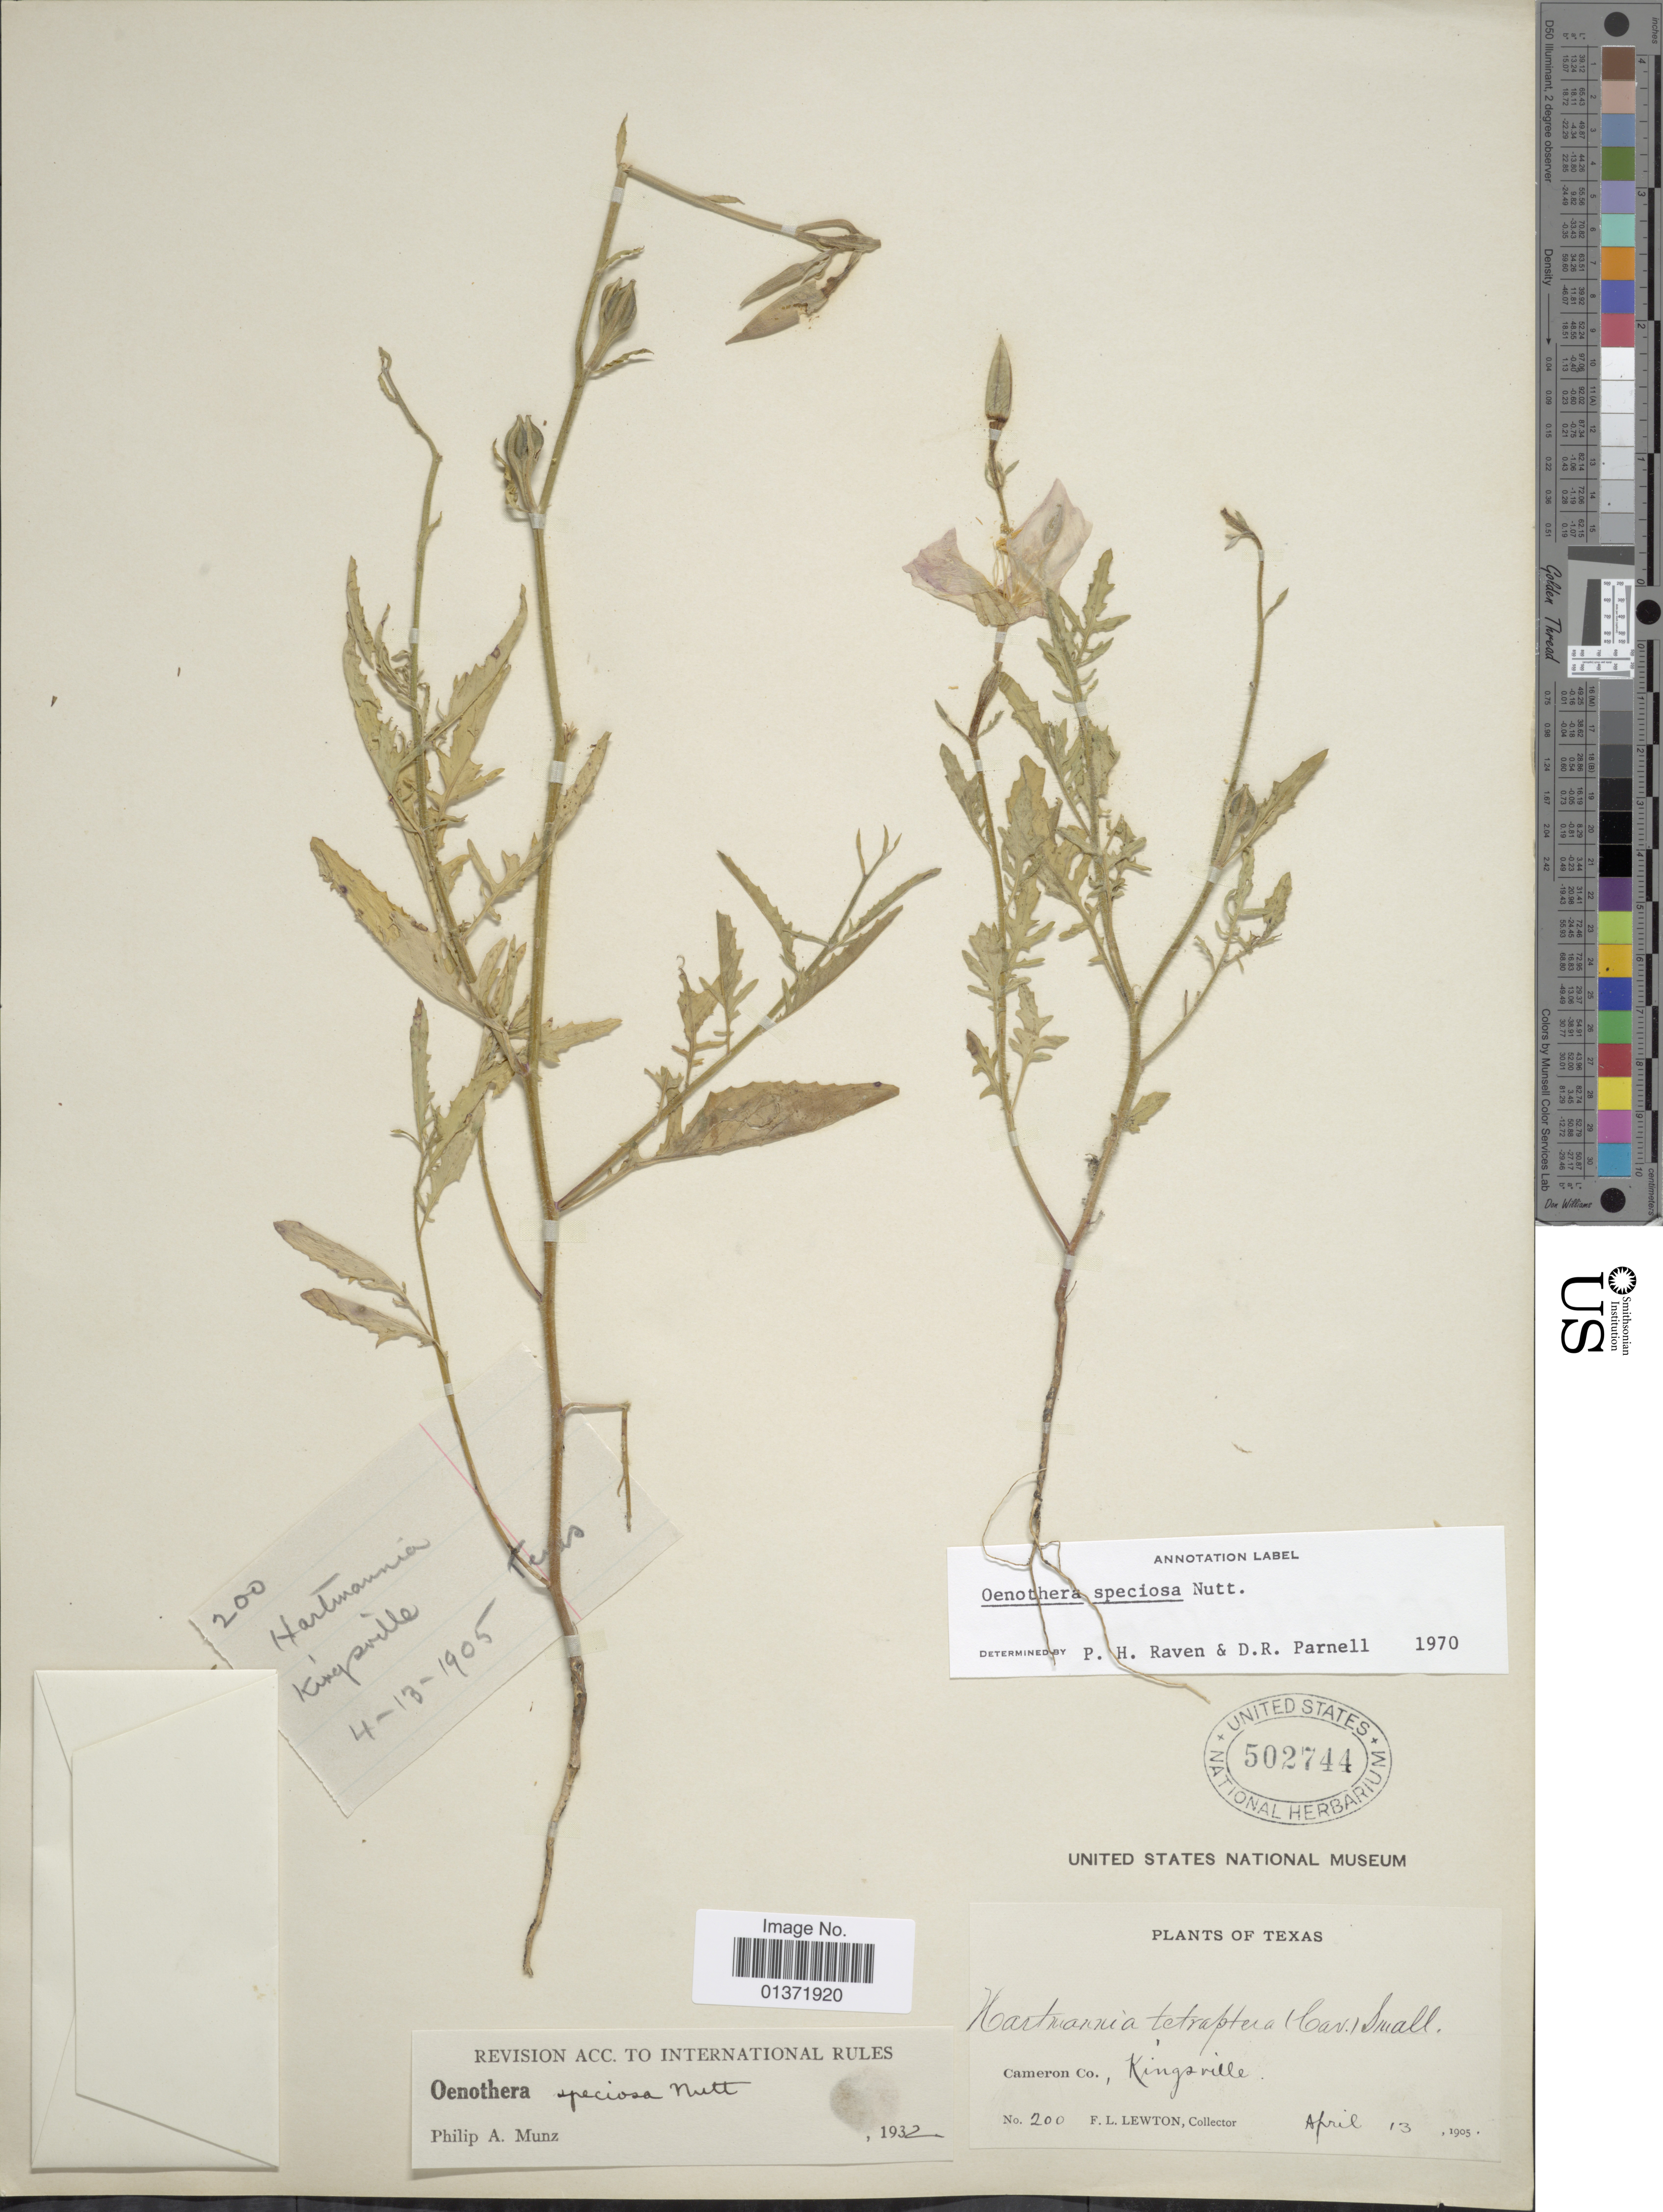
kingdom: Plantae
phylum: Tracheophyta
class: Magnoliopsida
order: Myrtales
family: Onagraceae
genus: Oenothera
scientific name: Oenothera speciosa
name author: Nutt.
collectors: F. L. Lewton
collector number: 200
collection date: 1905-04-13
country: United States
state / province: Texas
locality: Cameron Co, Kingsville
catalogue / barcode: US 502744